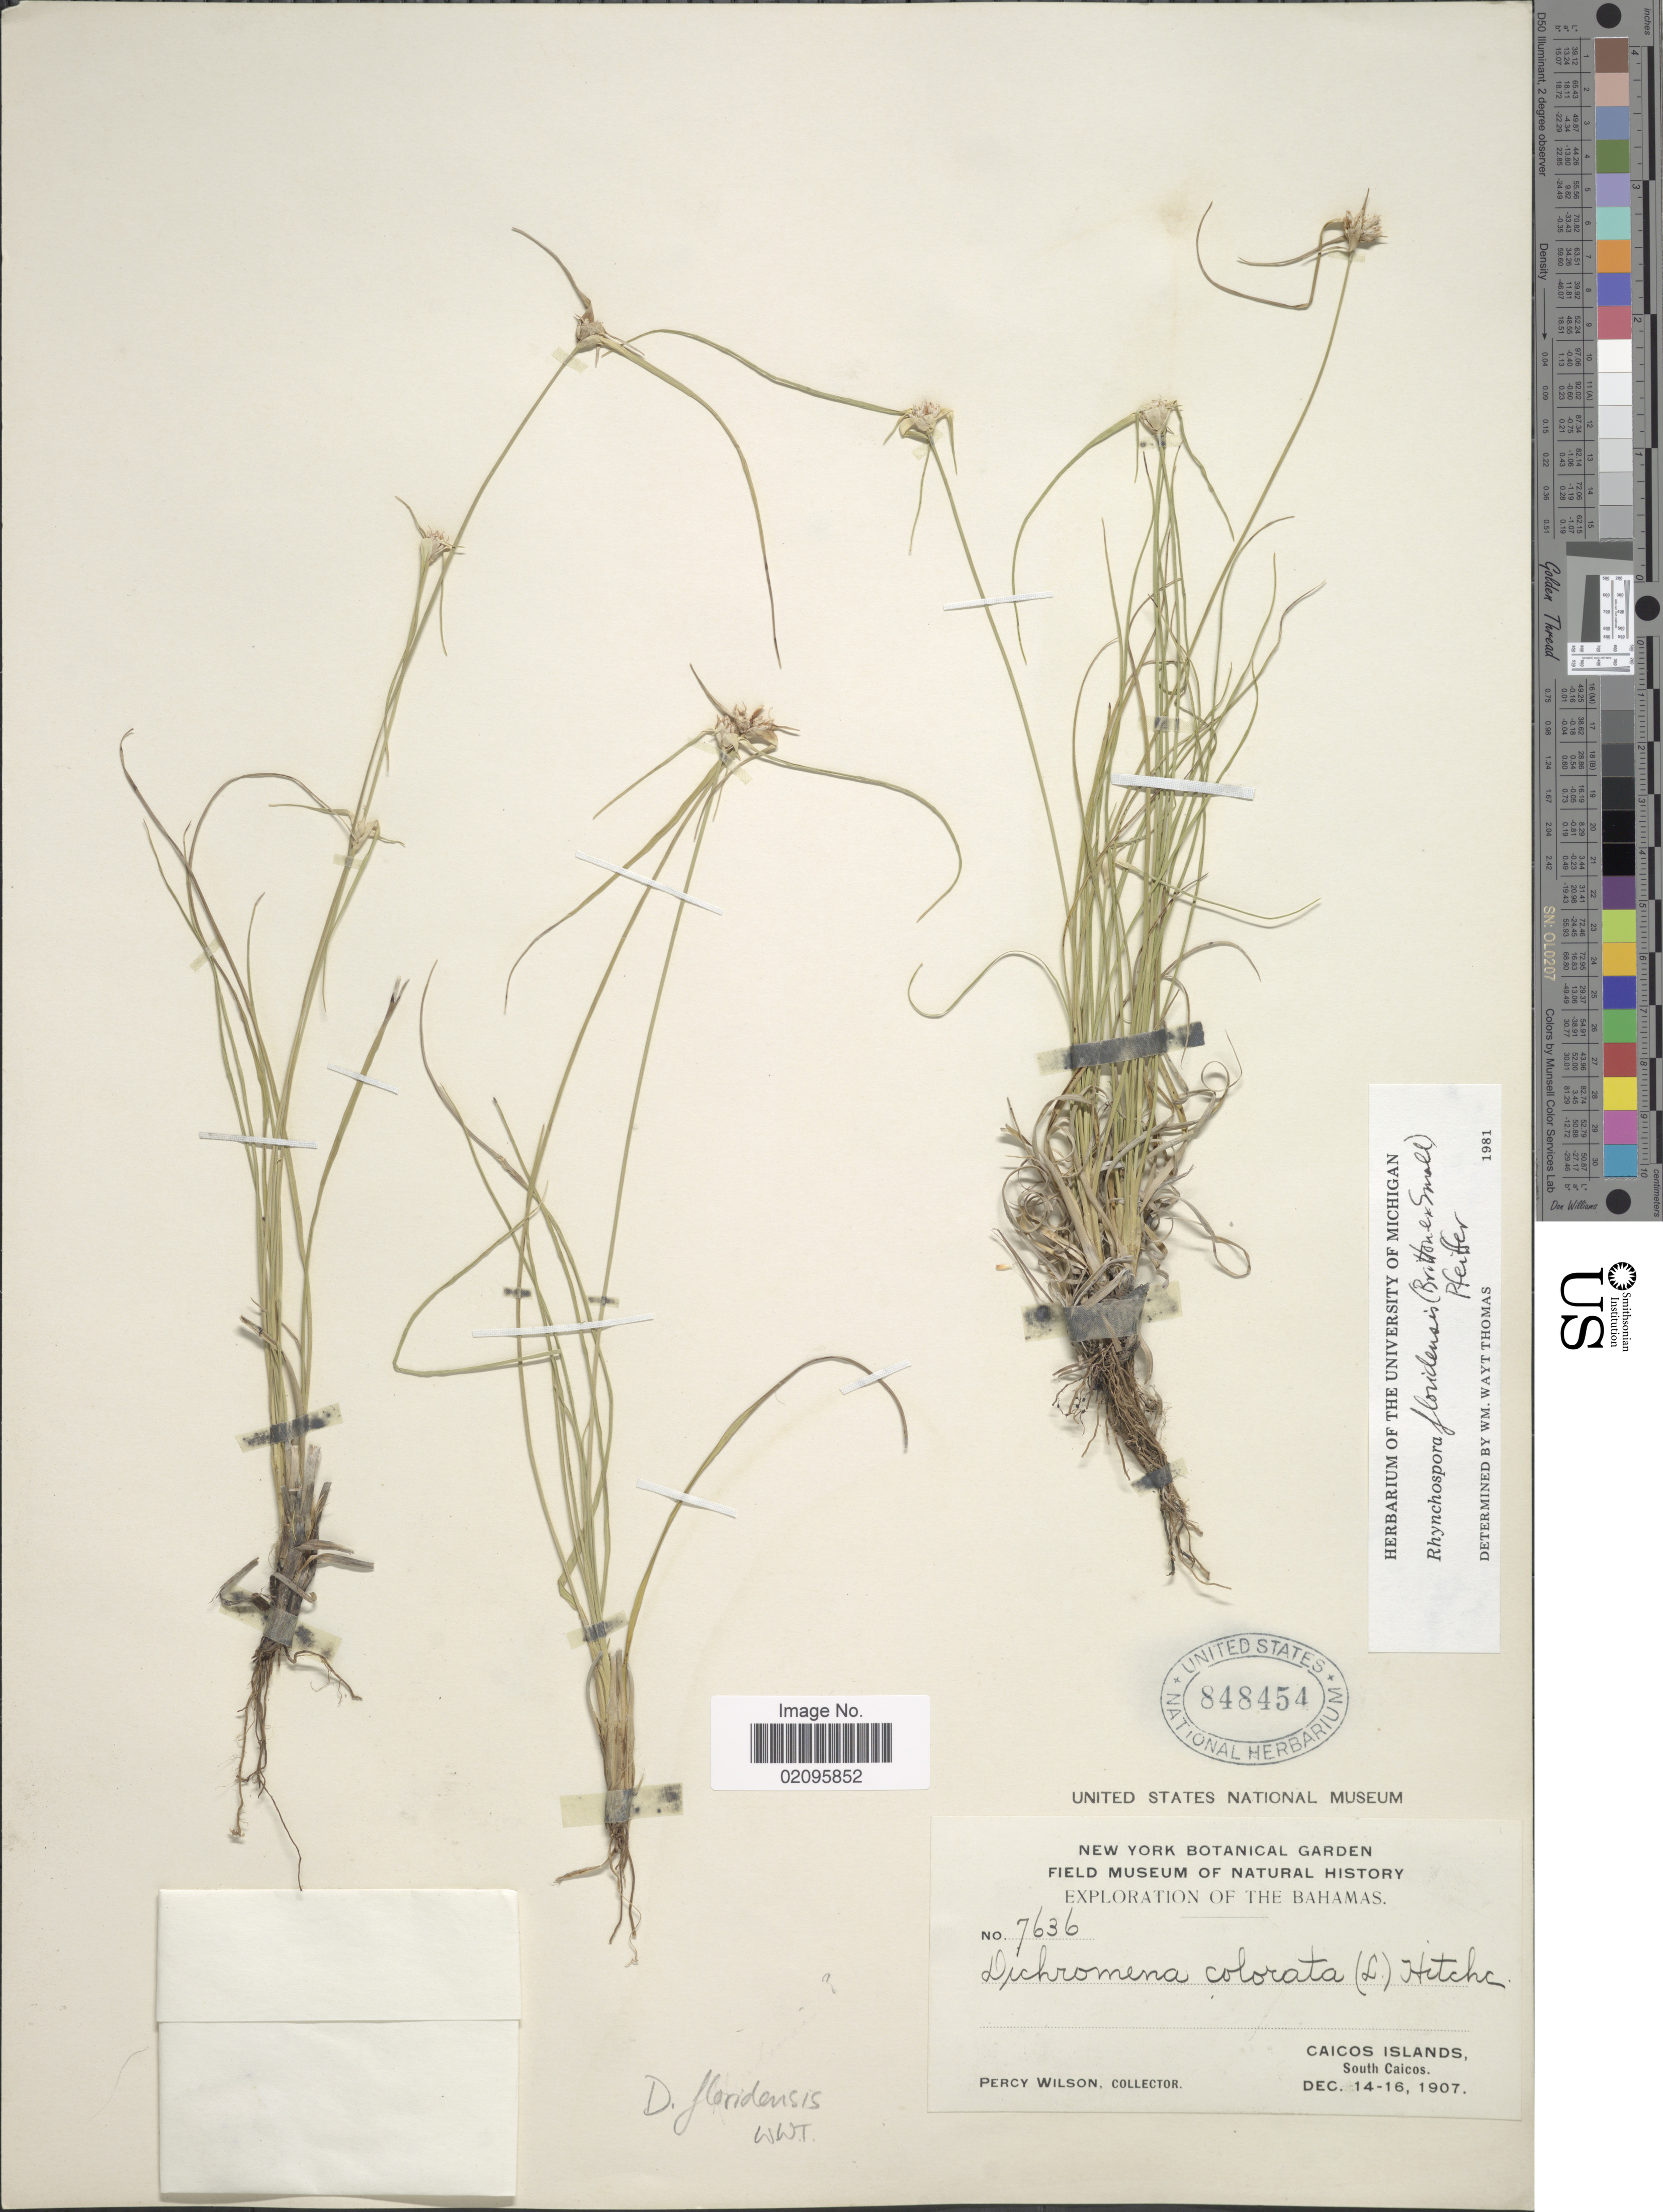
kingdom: Plantae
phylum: Tracheophyta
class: Liliopsida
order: Poales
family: Cyperaceae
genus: Rhynchospora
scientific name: Rhynchospora floridensis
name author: (Britton ex Small) H. Pfeiff.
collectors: P. Wilson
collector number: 7636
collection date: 1907-12-14/1907-12-16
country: Turks and Caicos Islands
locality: The Bahamas, Caicos Islands, South Caicos.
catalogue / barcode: US 848454